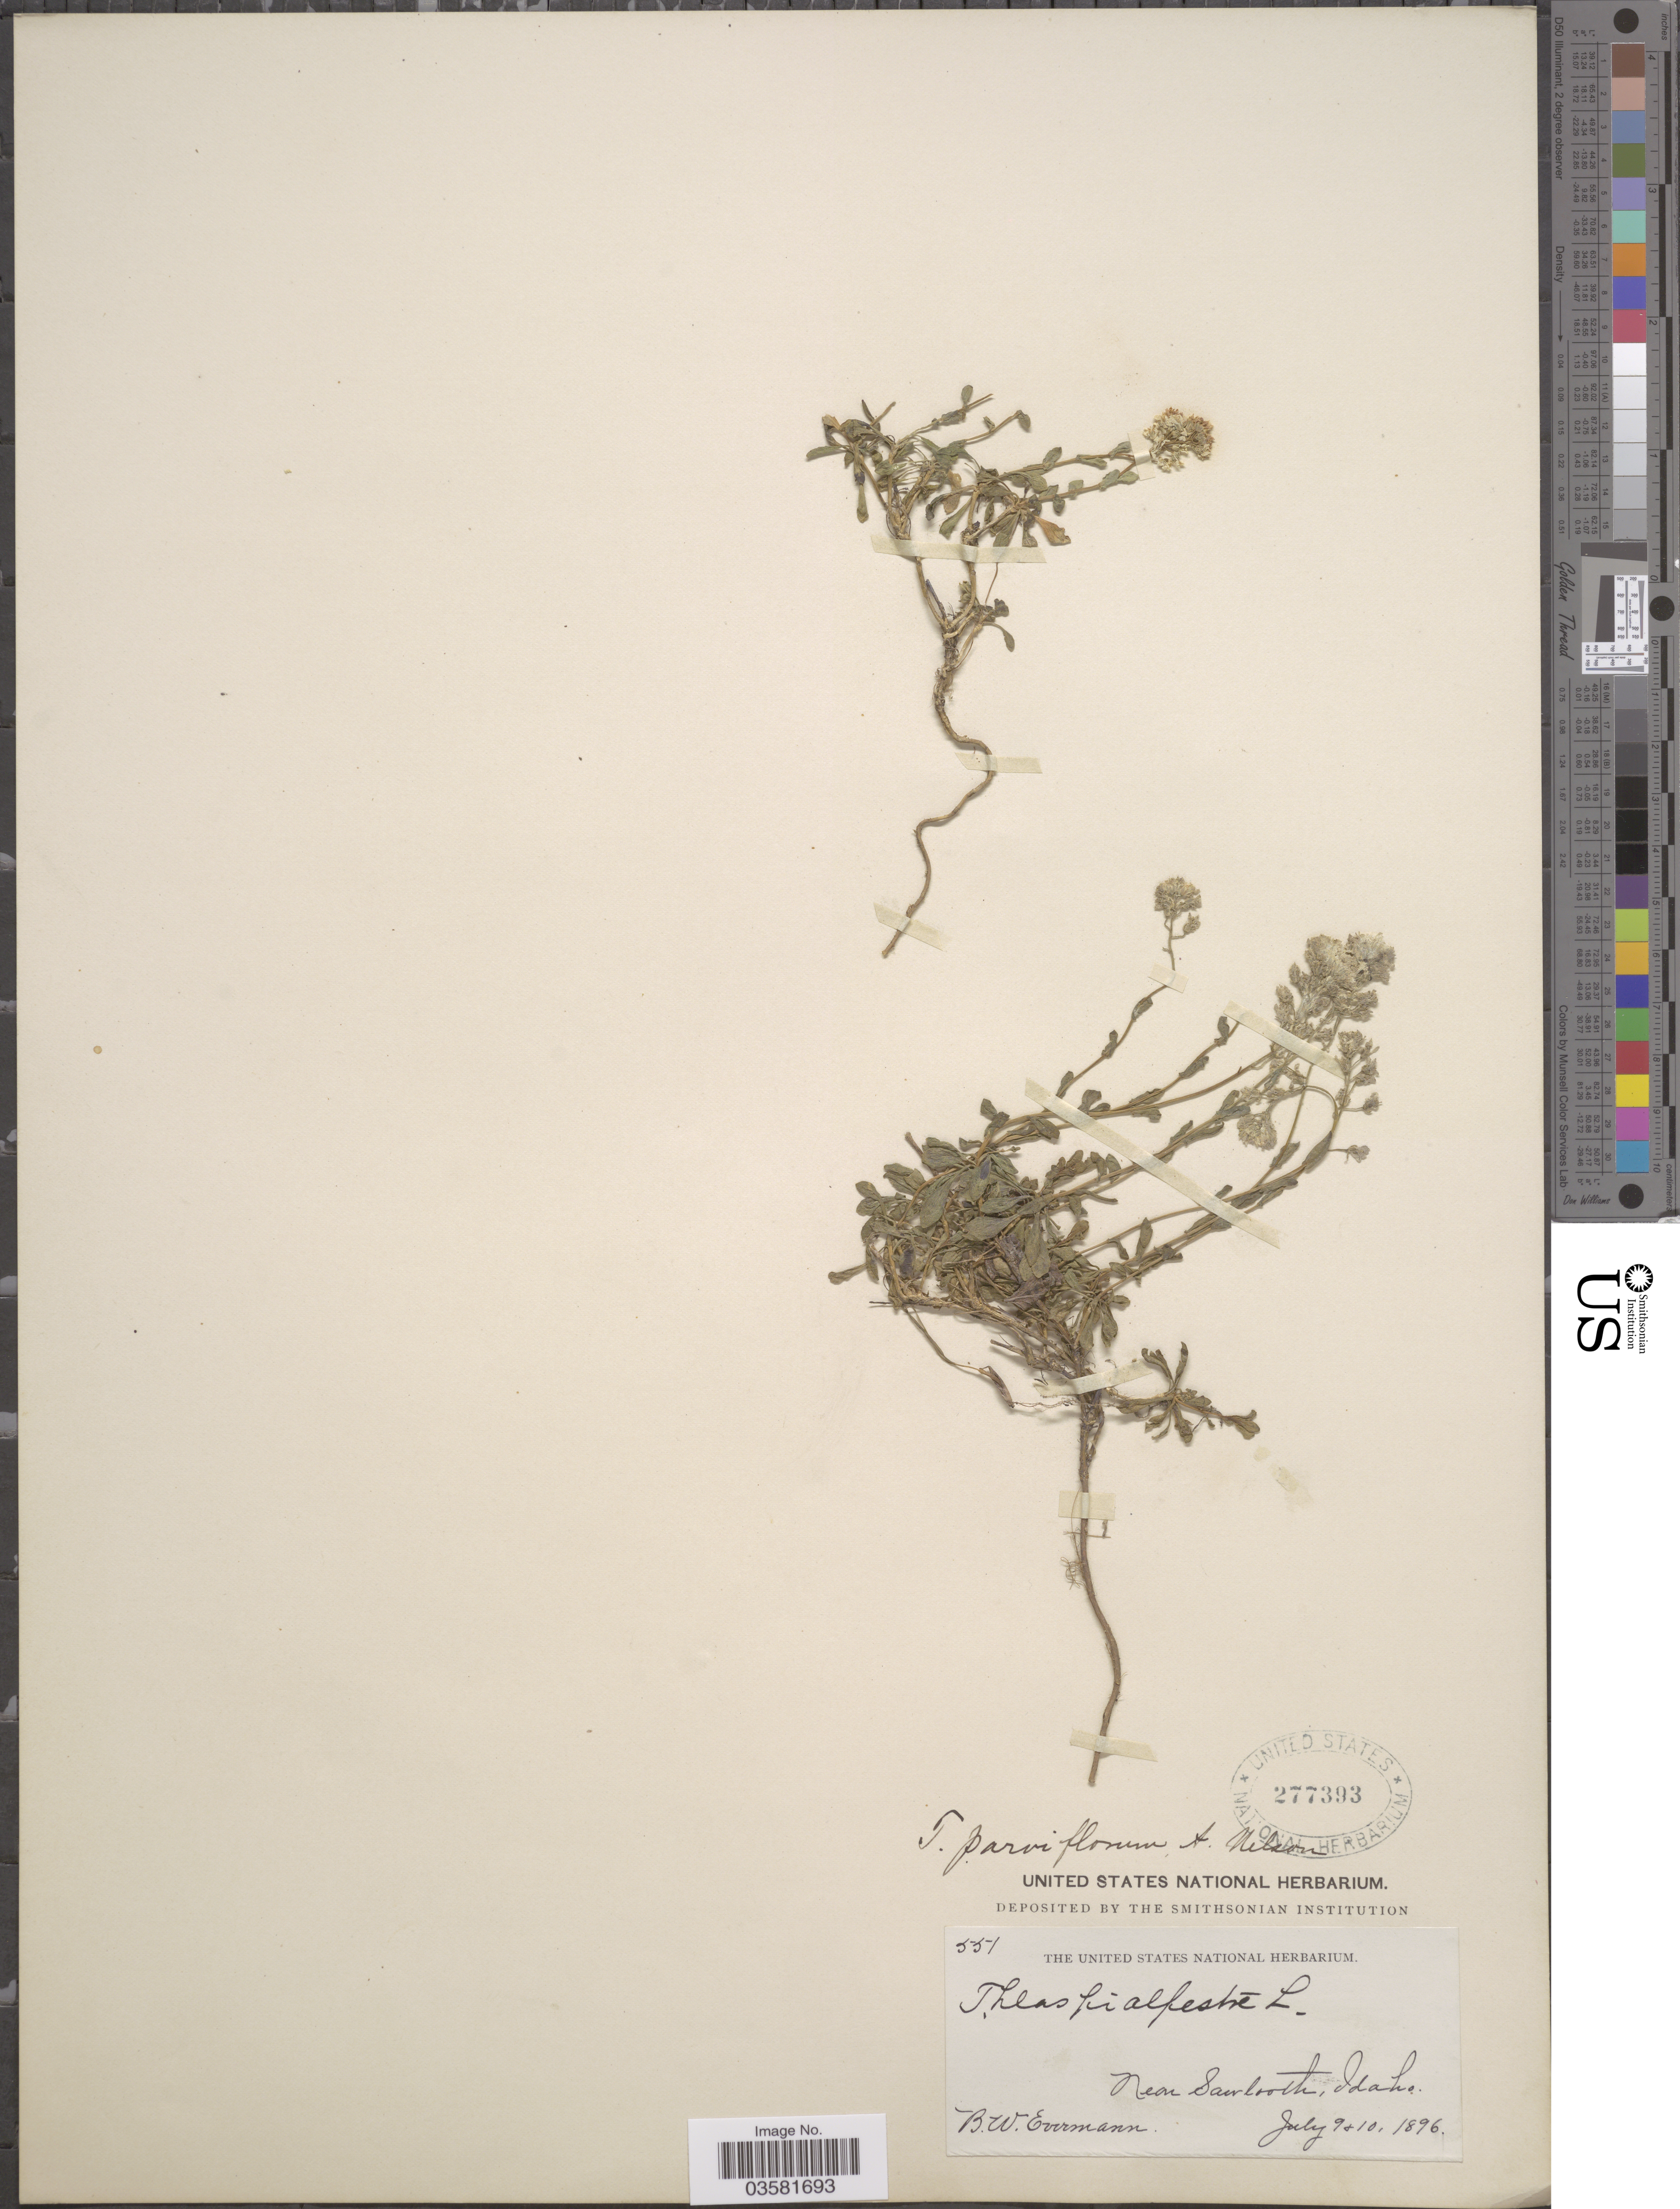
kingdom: Plantae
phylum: Tracheophyta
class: Magnoliopsida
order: Brassicales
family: Brassicaceae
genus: Thlaspi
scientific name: Thlaspi idahoense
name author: Payson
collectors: B. W. Evermann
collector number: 551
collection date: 1896-07-09/1896-07-10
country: United States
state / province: Idaho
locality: Near Sawtooth.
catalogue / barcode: US 277393